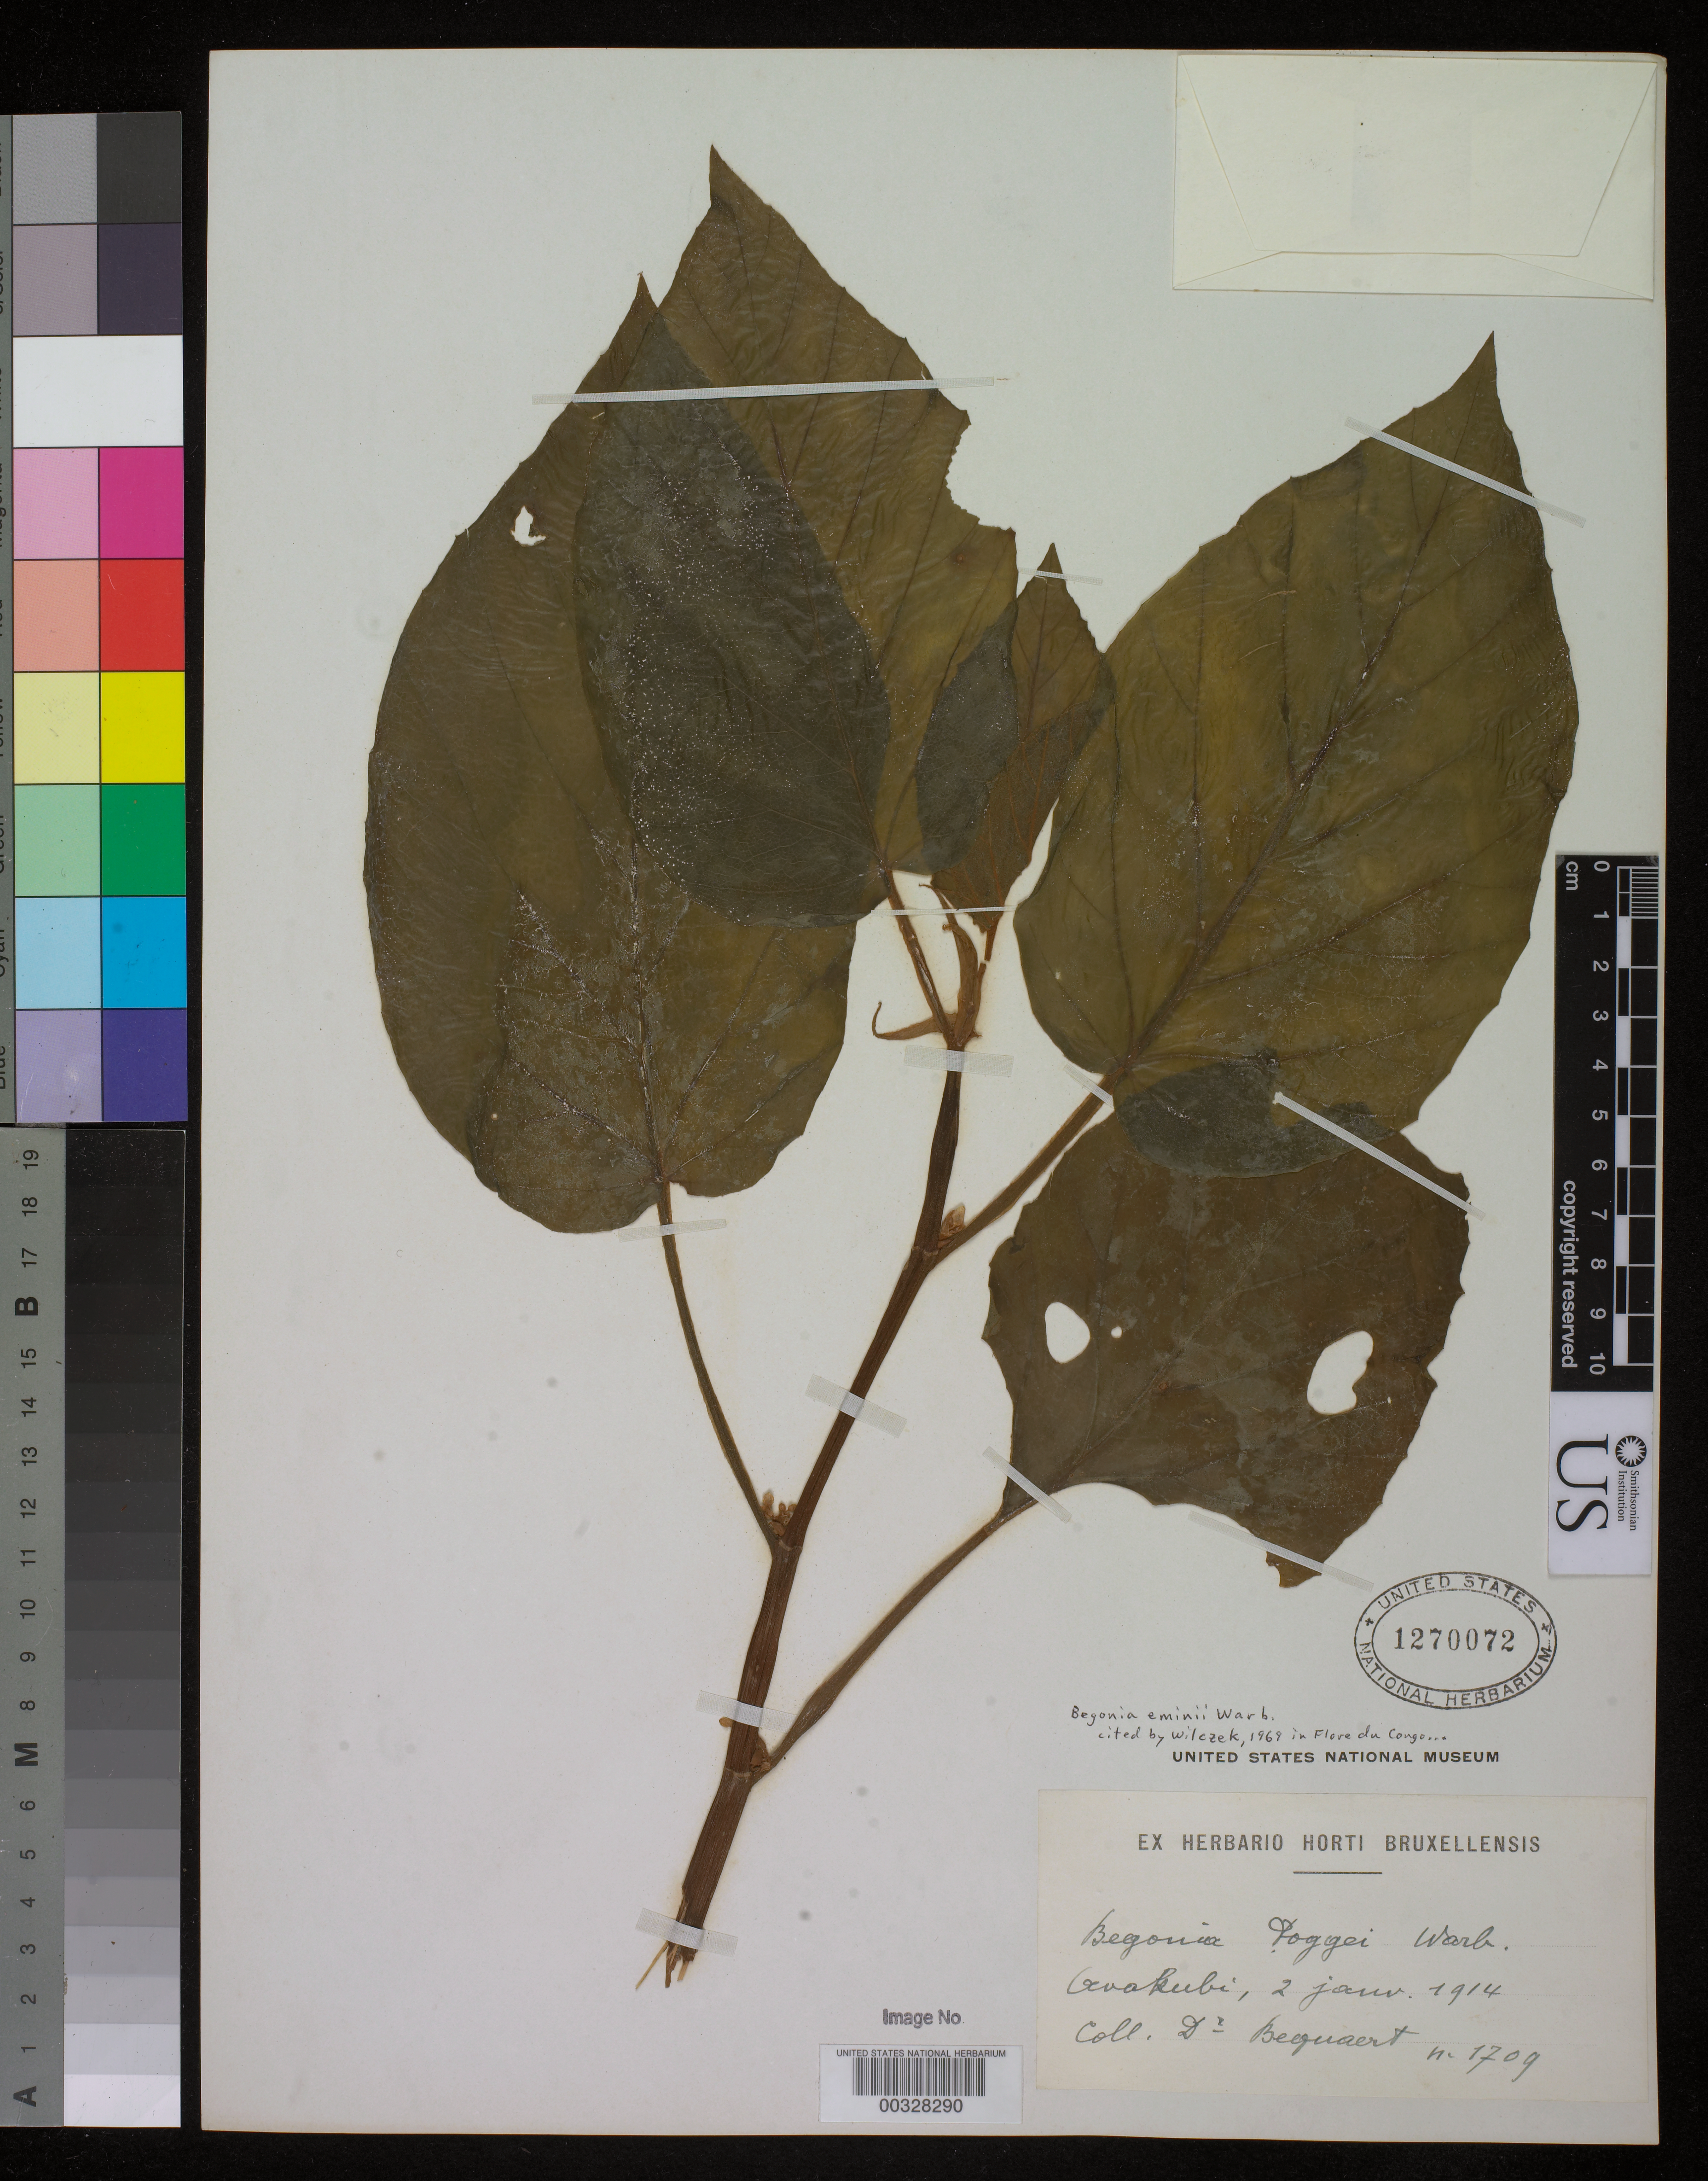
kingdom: Plantae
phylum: Tracheophyta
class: Magnoliopsida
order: Cucurbitales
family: Begoniaceae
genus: Begonia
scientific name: Begonia eminii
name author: Warb.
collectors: J. Becquaert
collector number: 1709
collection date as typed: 02 Jan 1914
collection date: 1914-01-02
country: Congo, Democratic Republic of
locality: Gevakubi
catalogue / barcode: US 1270072